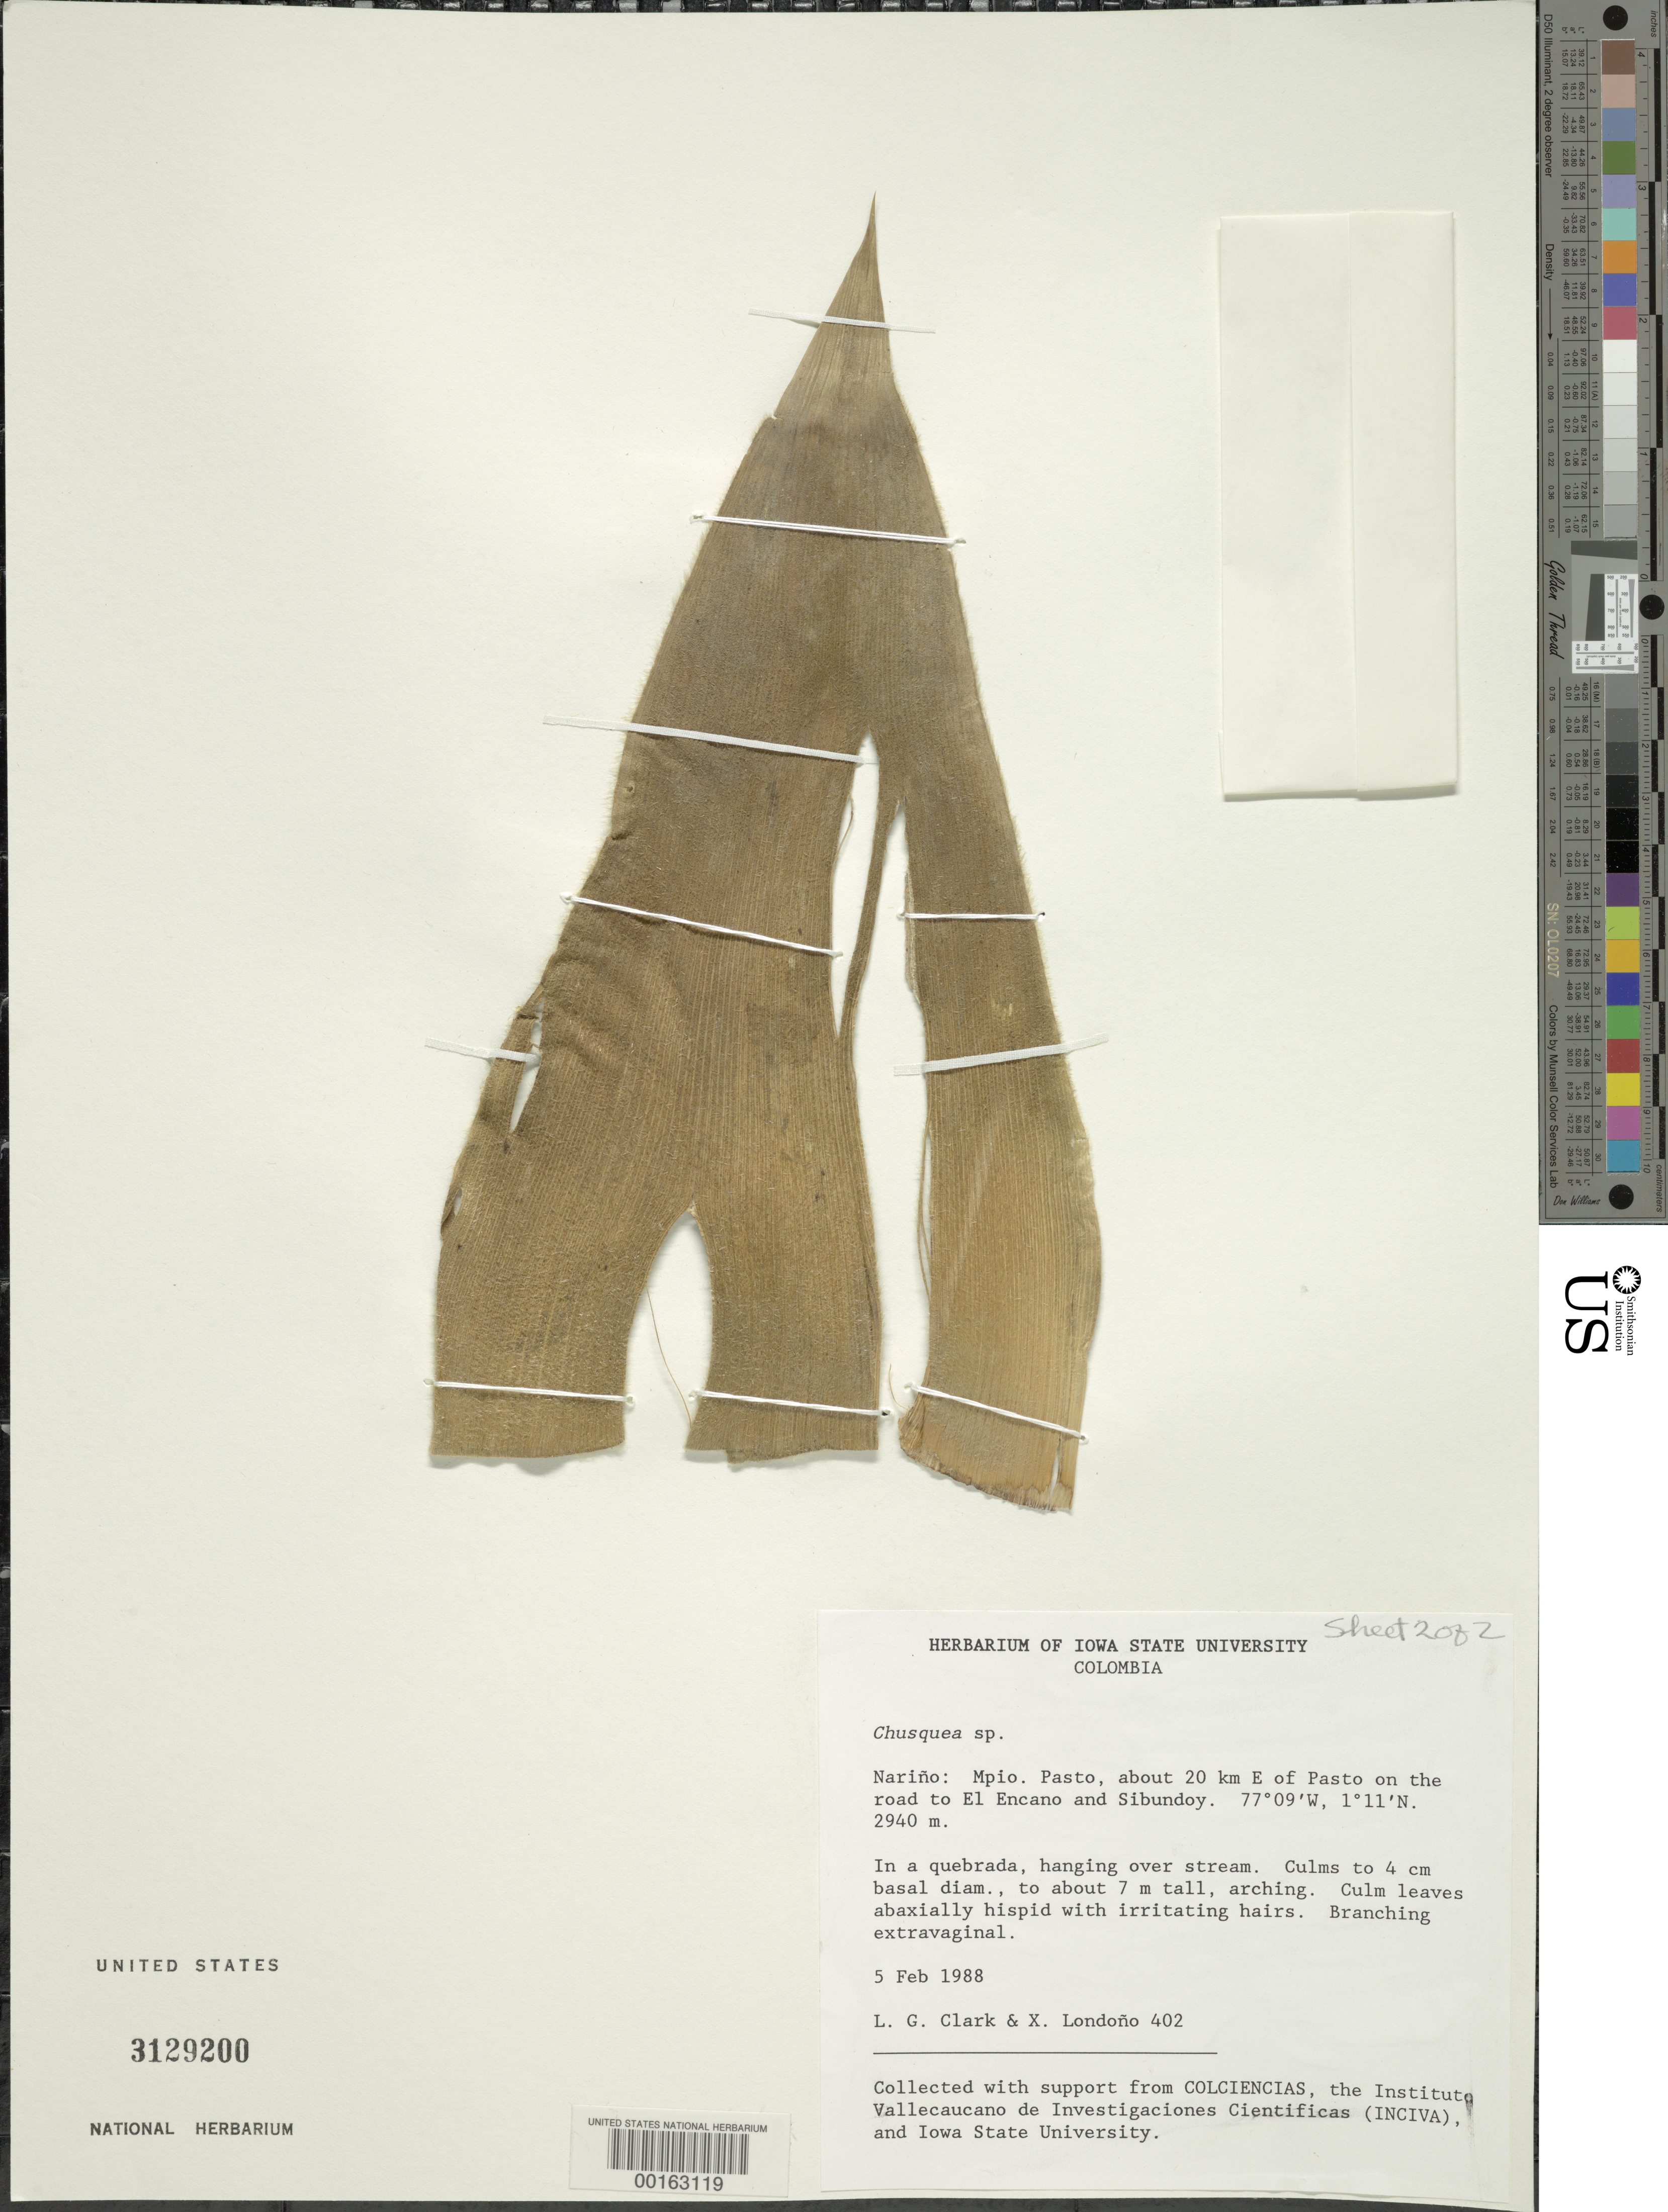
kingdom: Plantae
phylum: Tracheophyta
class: Liliopsida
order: Poales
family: Poaceae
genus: Chusquea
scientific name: Chusquea sp.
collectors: L. G. Clark & X. Londoño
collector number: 402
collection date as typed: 05 Feb 1988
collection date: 1988-02-05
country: Colombia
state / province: Nariño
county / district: Pasto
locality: Mun. Pasto, 20 km E of Pasto on the road to El Encaño and Sibundoy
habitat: In a quebrada hanging over stream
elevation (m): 2940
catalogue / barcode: US 3129200